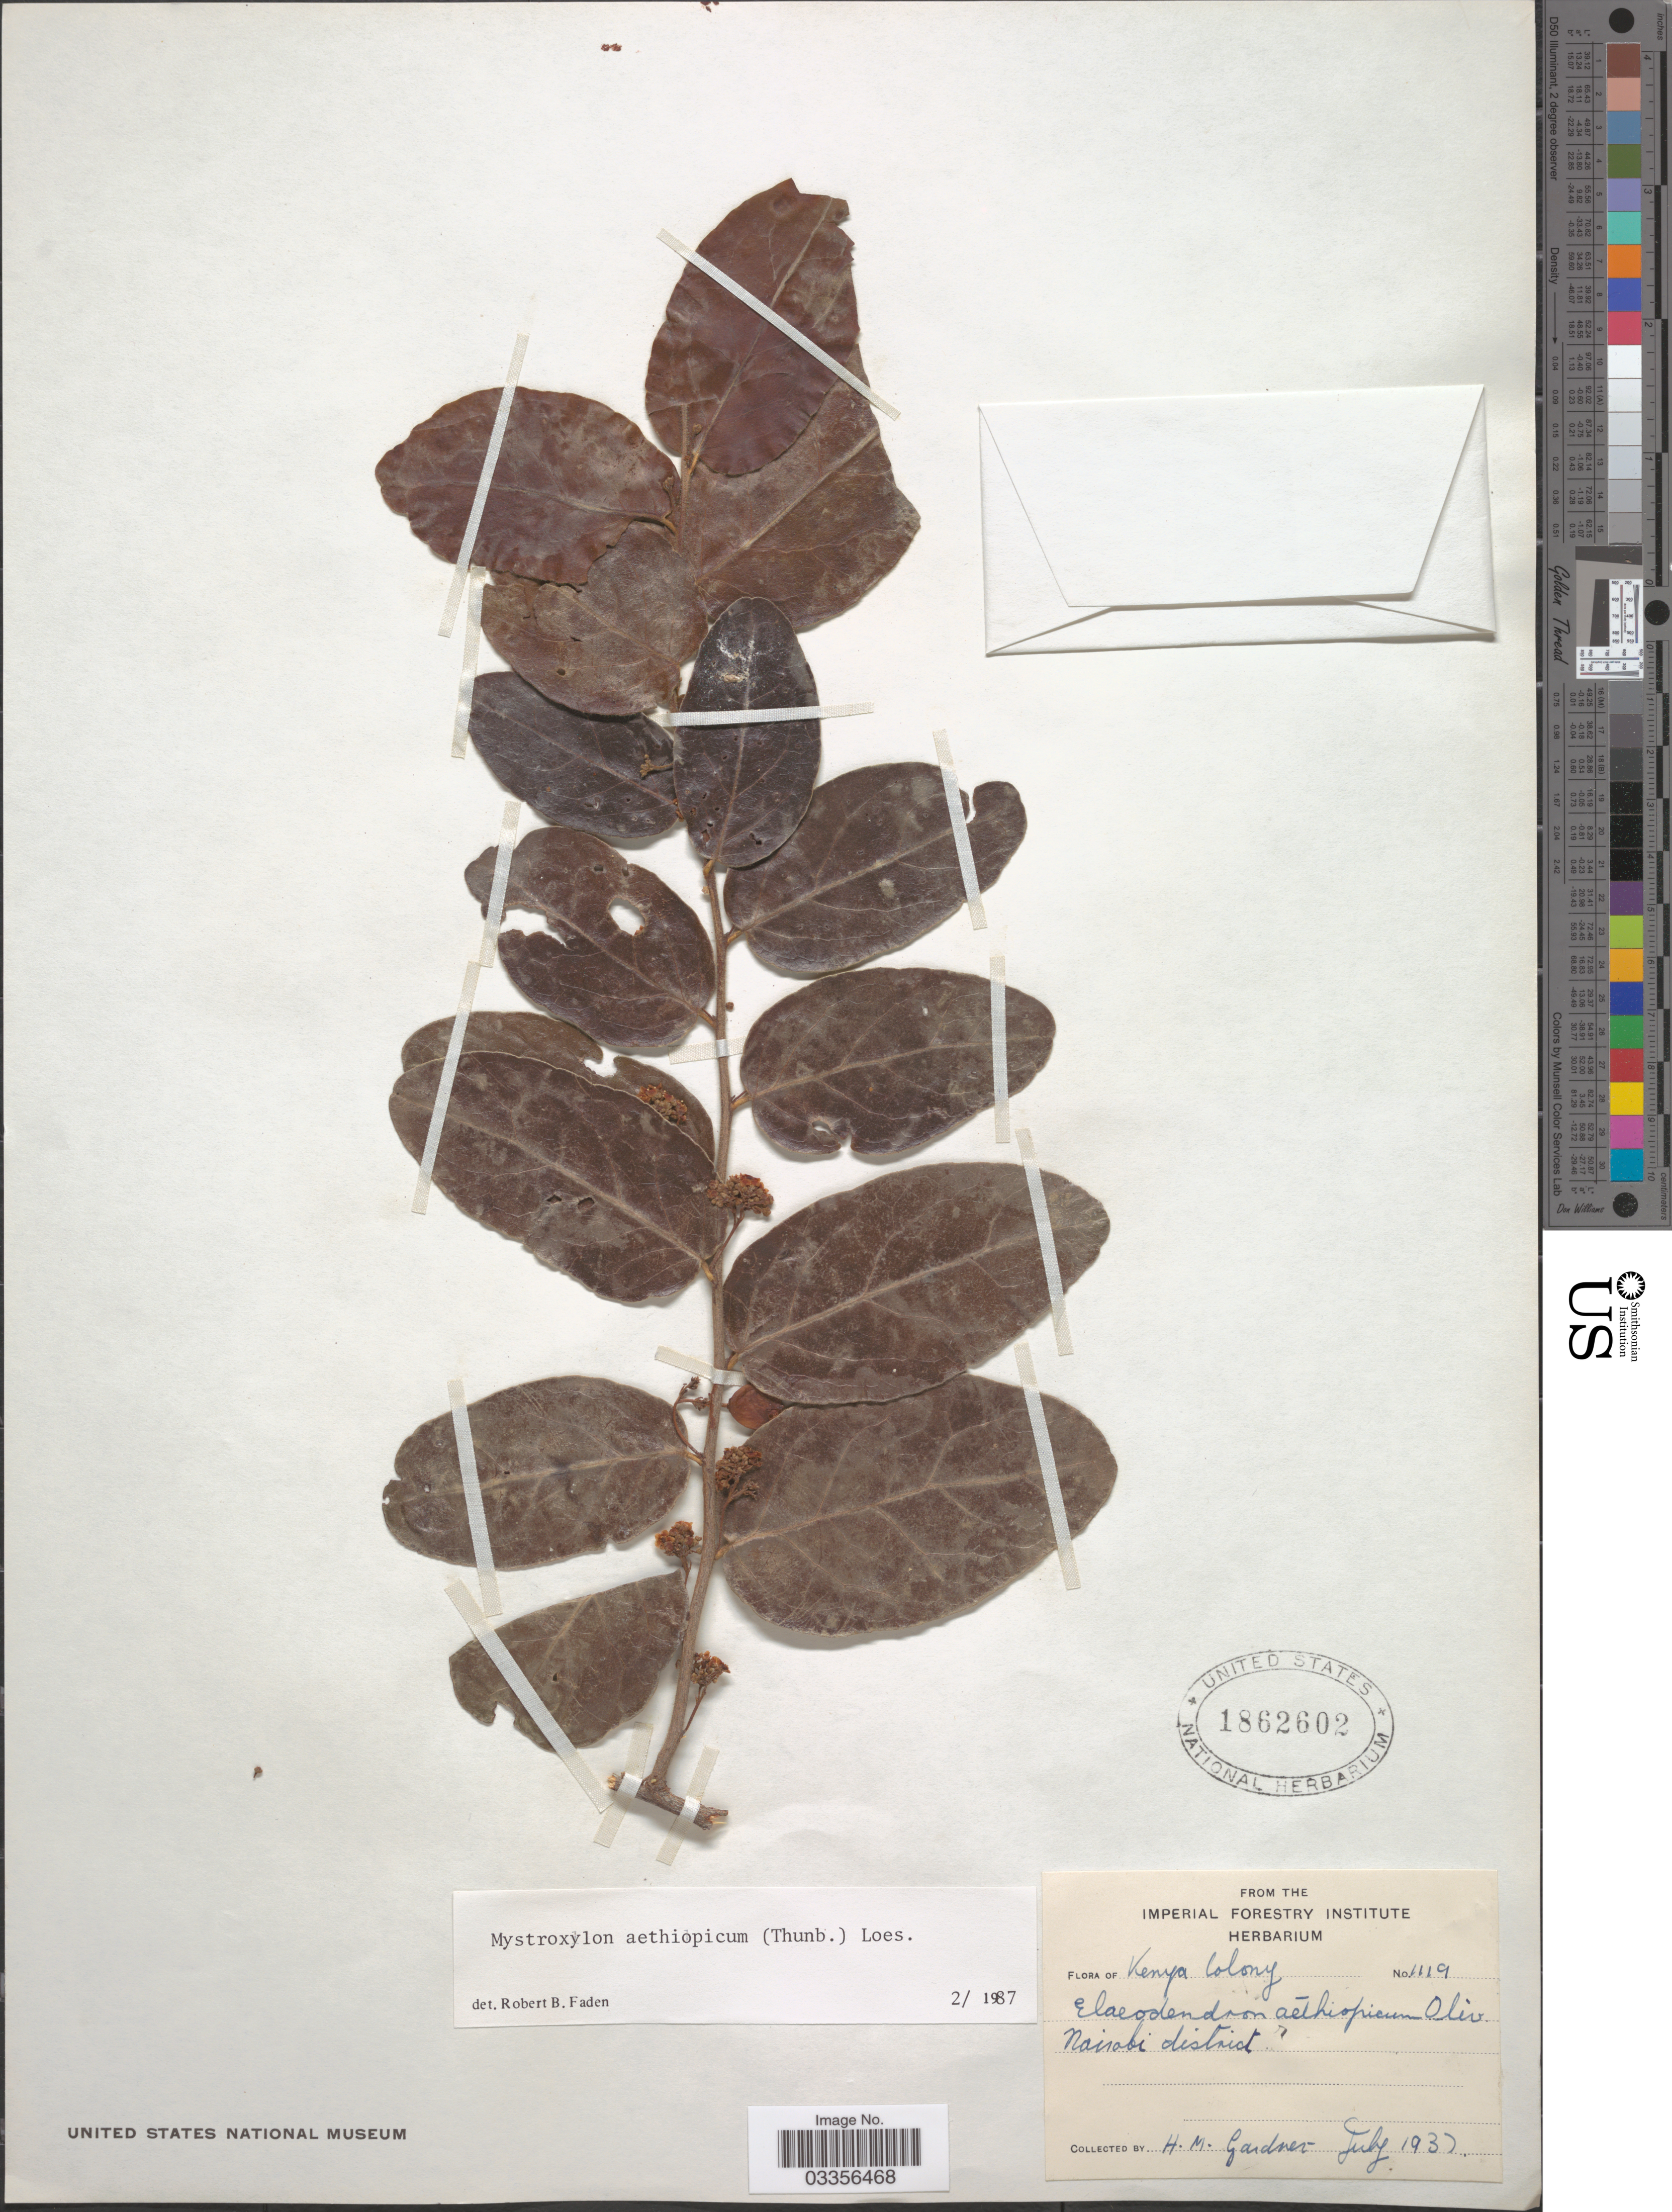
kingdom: Plantae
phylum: Tracheophyta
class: Magnoliopsida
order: Celastrales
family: Celastraceae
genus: Mystroxylon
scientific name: Mystroxylon aethiopicum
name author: (Thunb.) Loes.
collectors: H. M. Gardner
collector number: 1119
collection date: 1937-07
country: Kenya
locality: Kenya Colony, Nairobi district.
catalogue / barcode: US 1862602